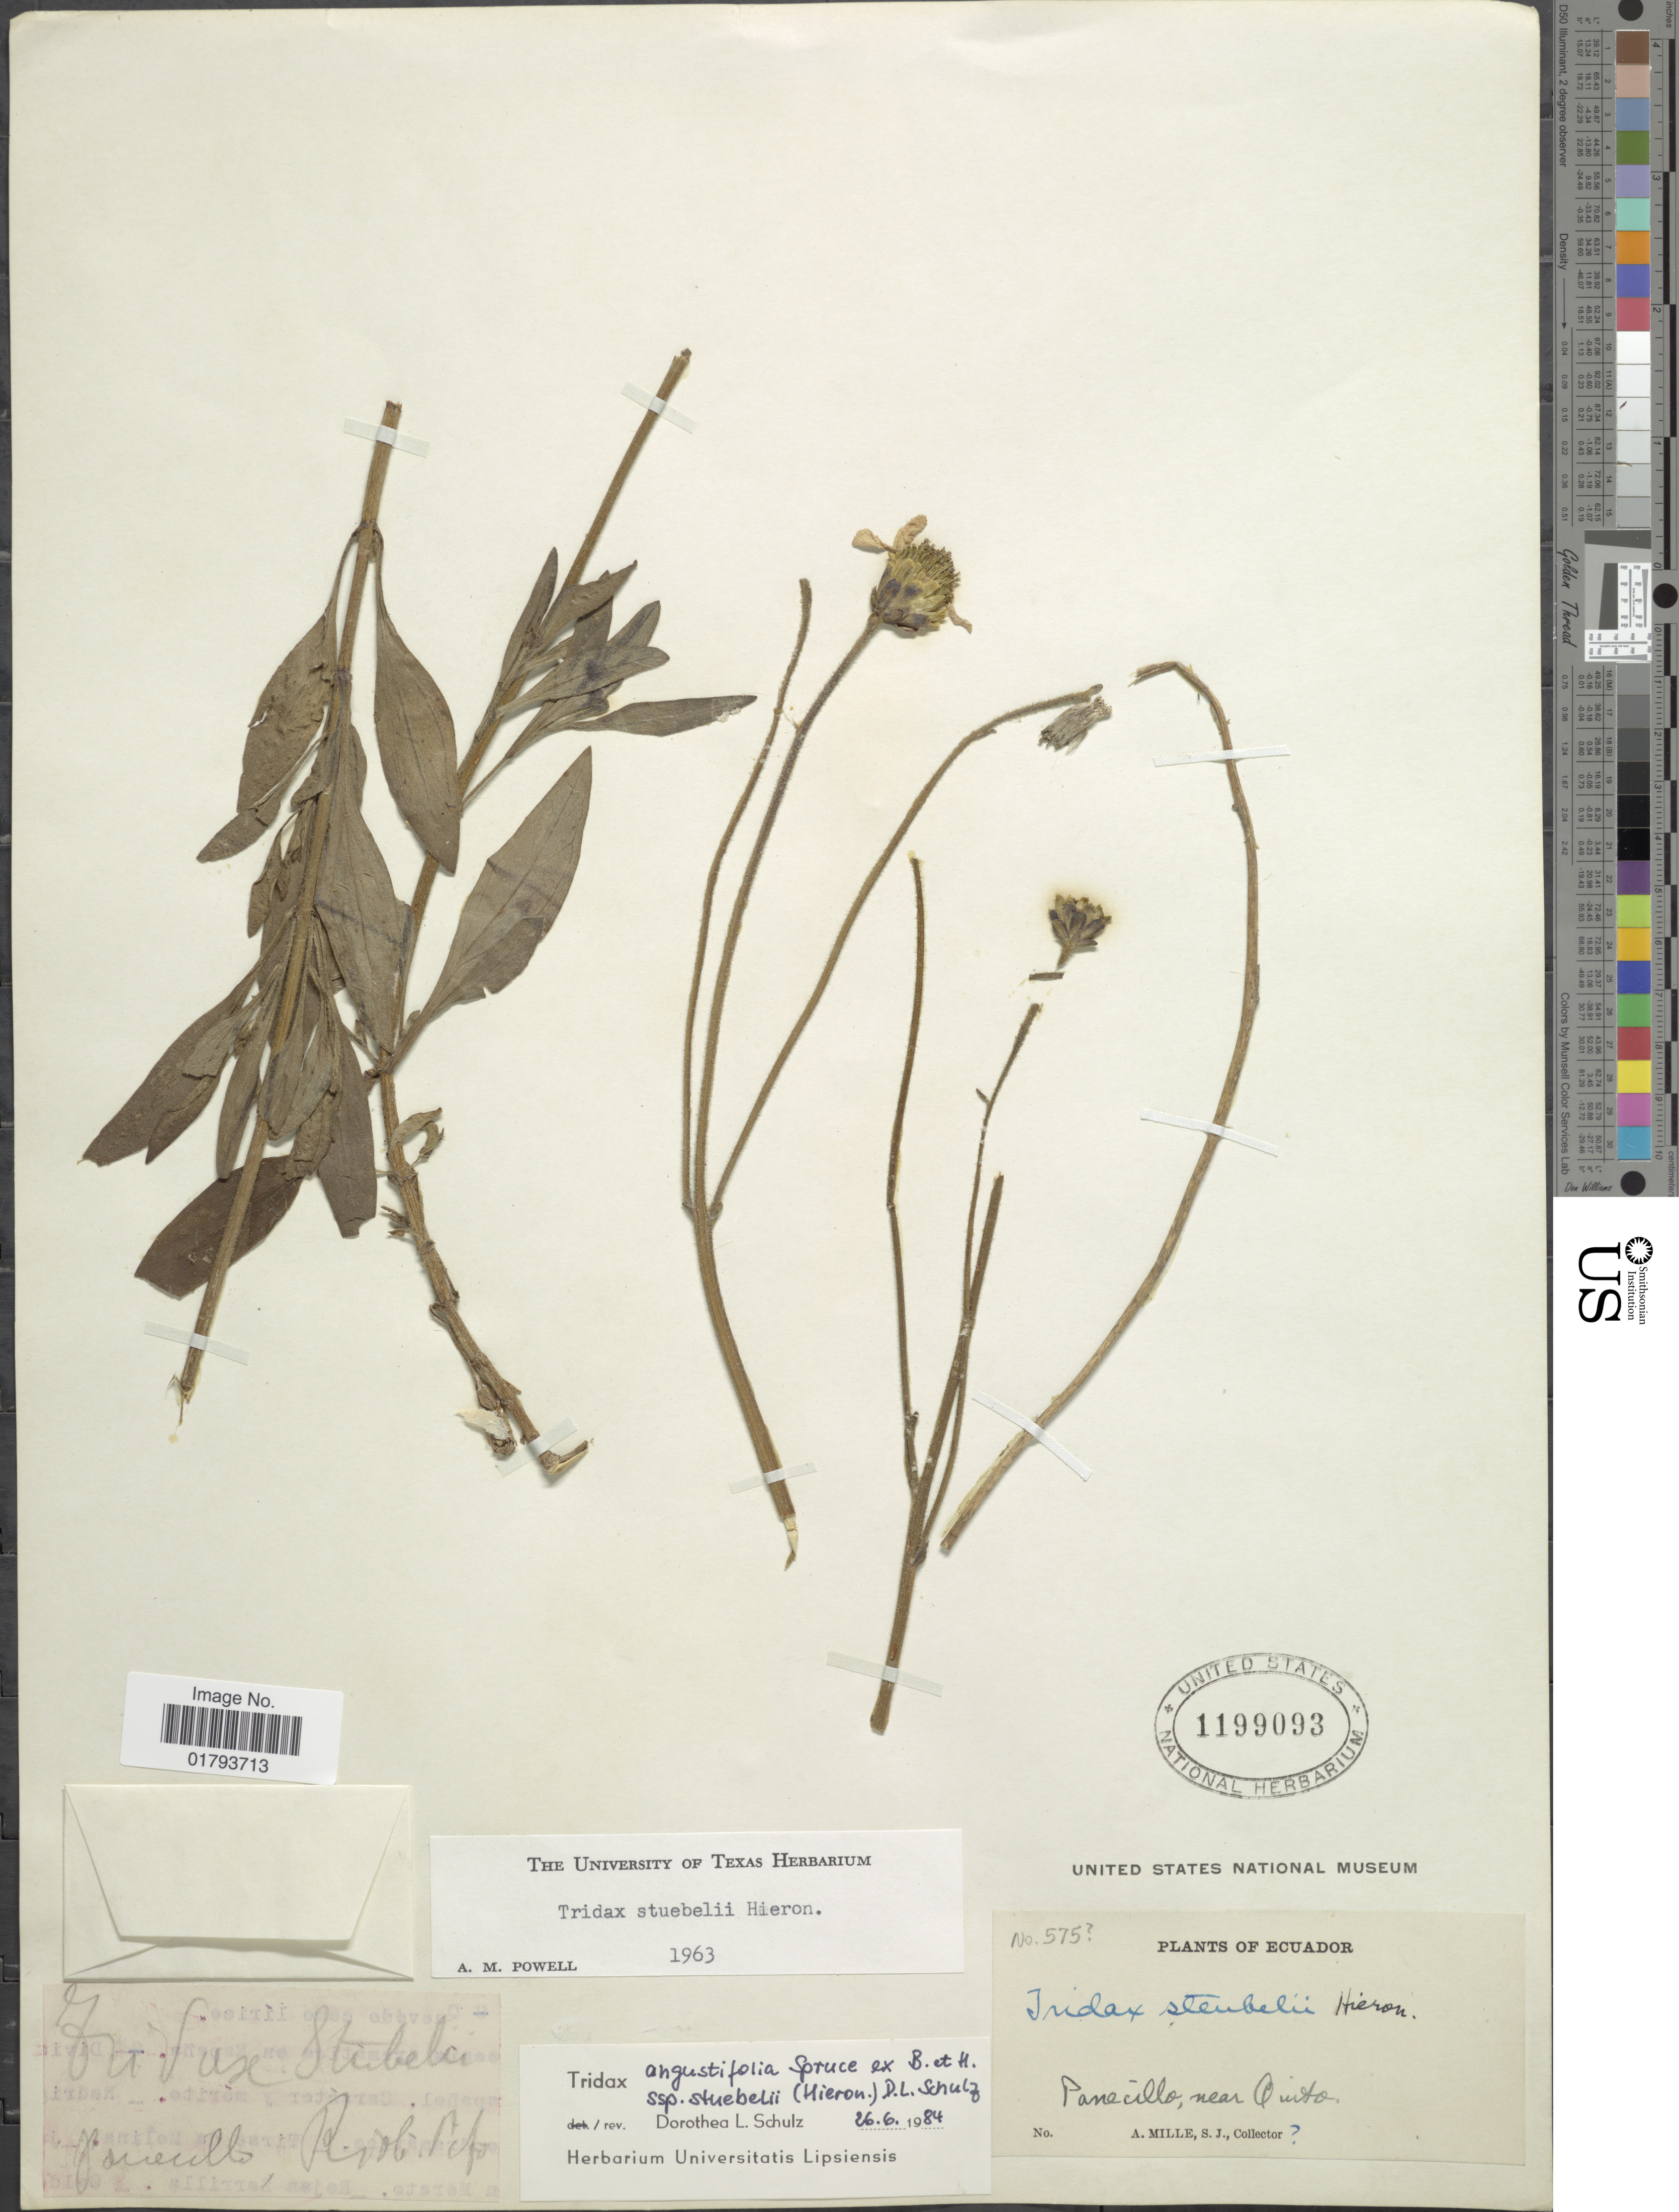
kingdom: Plantae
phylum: Tracheophyta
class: Magnoliopsida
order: Asterales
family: Asteraceae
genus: Tridax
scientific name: Tridax stuebelii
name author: Hieron.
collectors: A. Mille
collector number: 575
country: Ecuador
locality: Panecillo, near Quito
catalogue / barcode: US 1199093